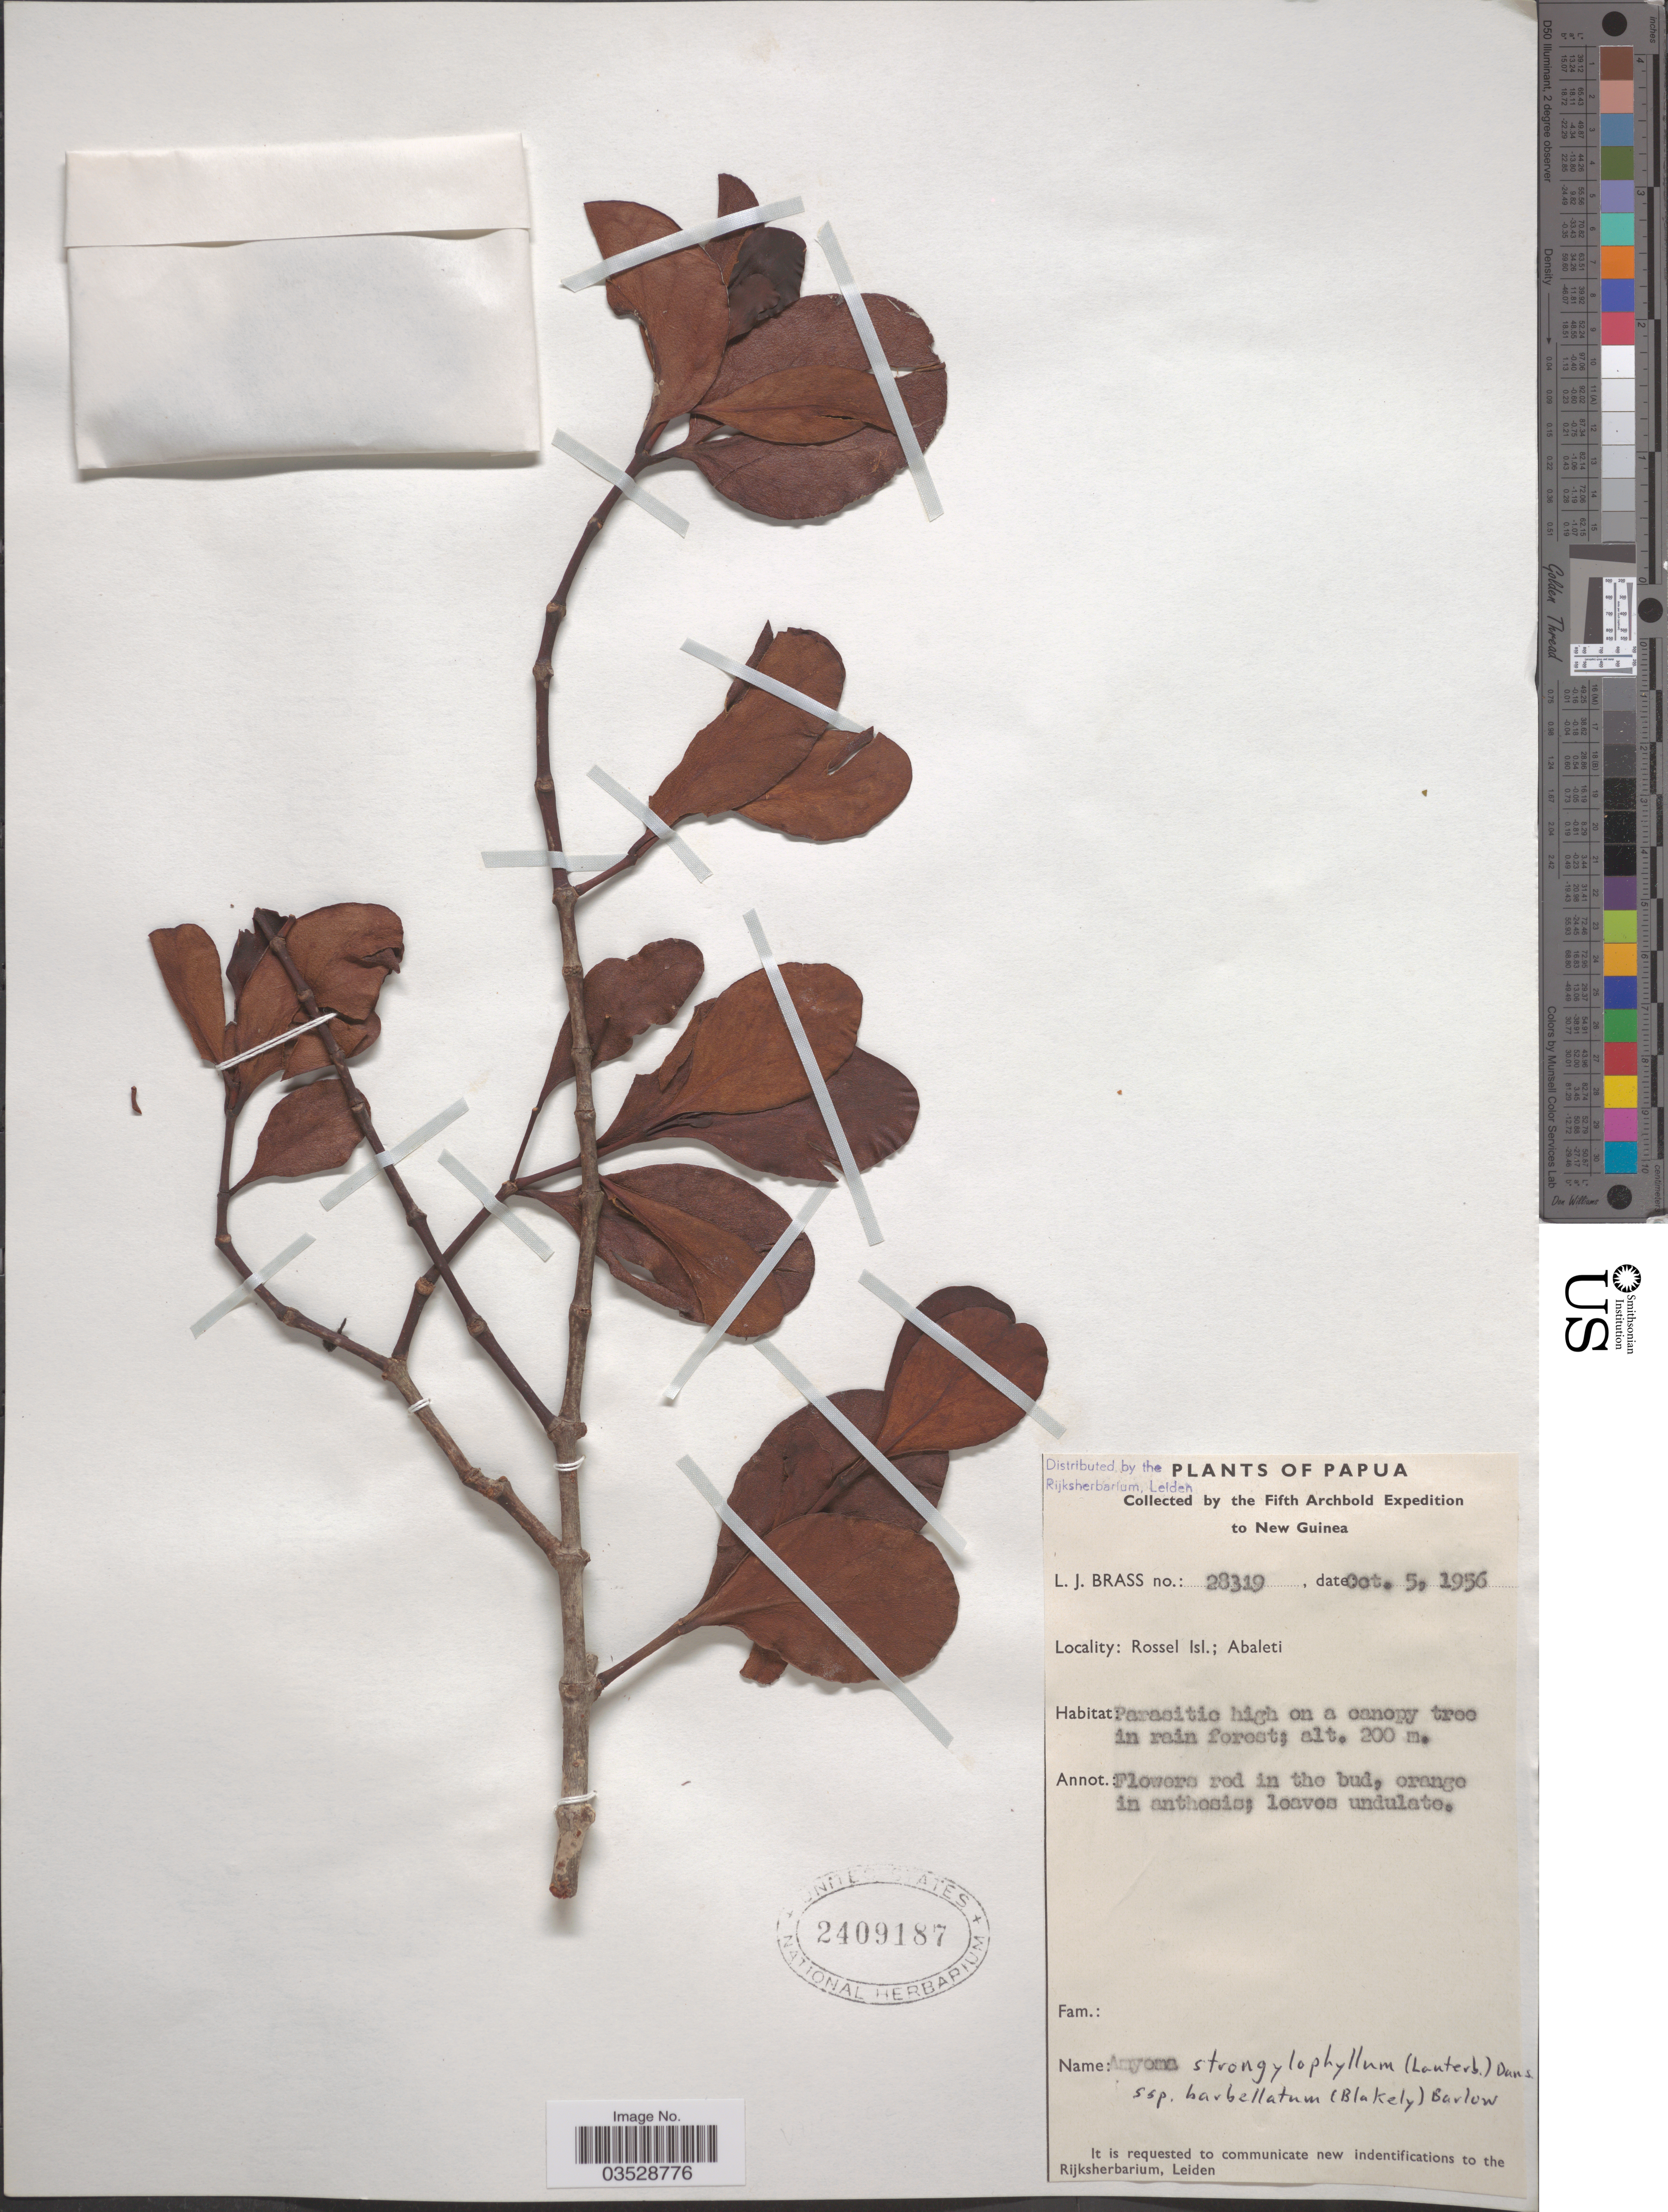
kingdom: Plantae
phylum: Tracheophyta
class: Magnoliopsida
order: Santalales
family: Loranthaceae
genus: Amyema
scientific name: Amyema rigidiflora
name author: Danser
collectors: L. J. Brass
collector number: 28319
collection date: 1956-10-05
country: Papua New Guinea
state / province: Milne Bay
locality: New Guinea. Rossel Isl.; Abaleti.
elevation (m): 200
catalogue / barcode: US 2409187